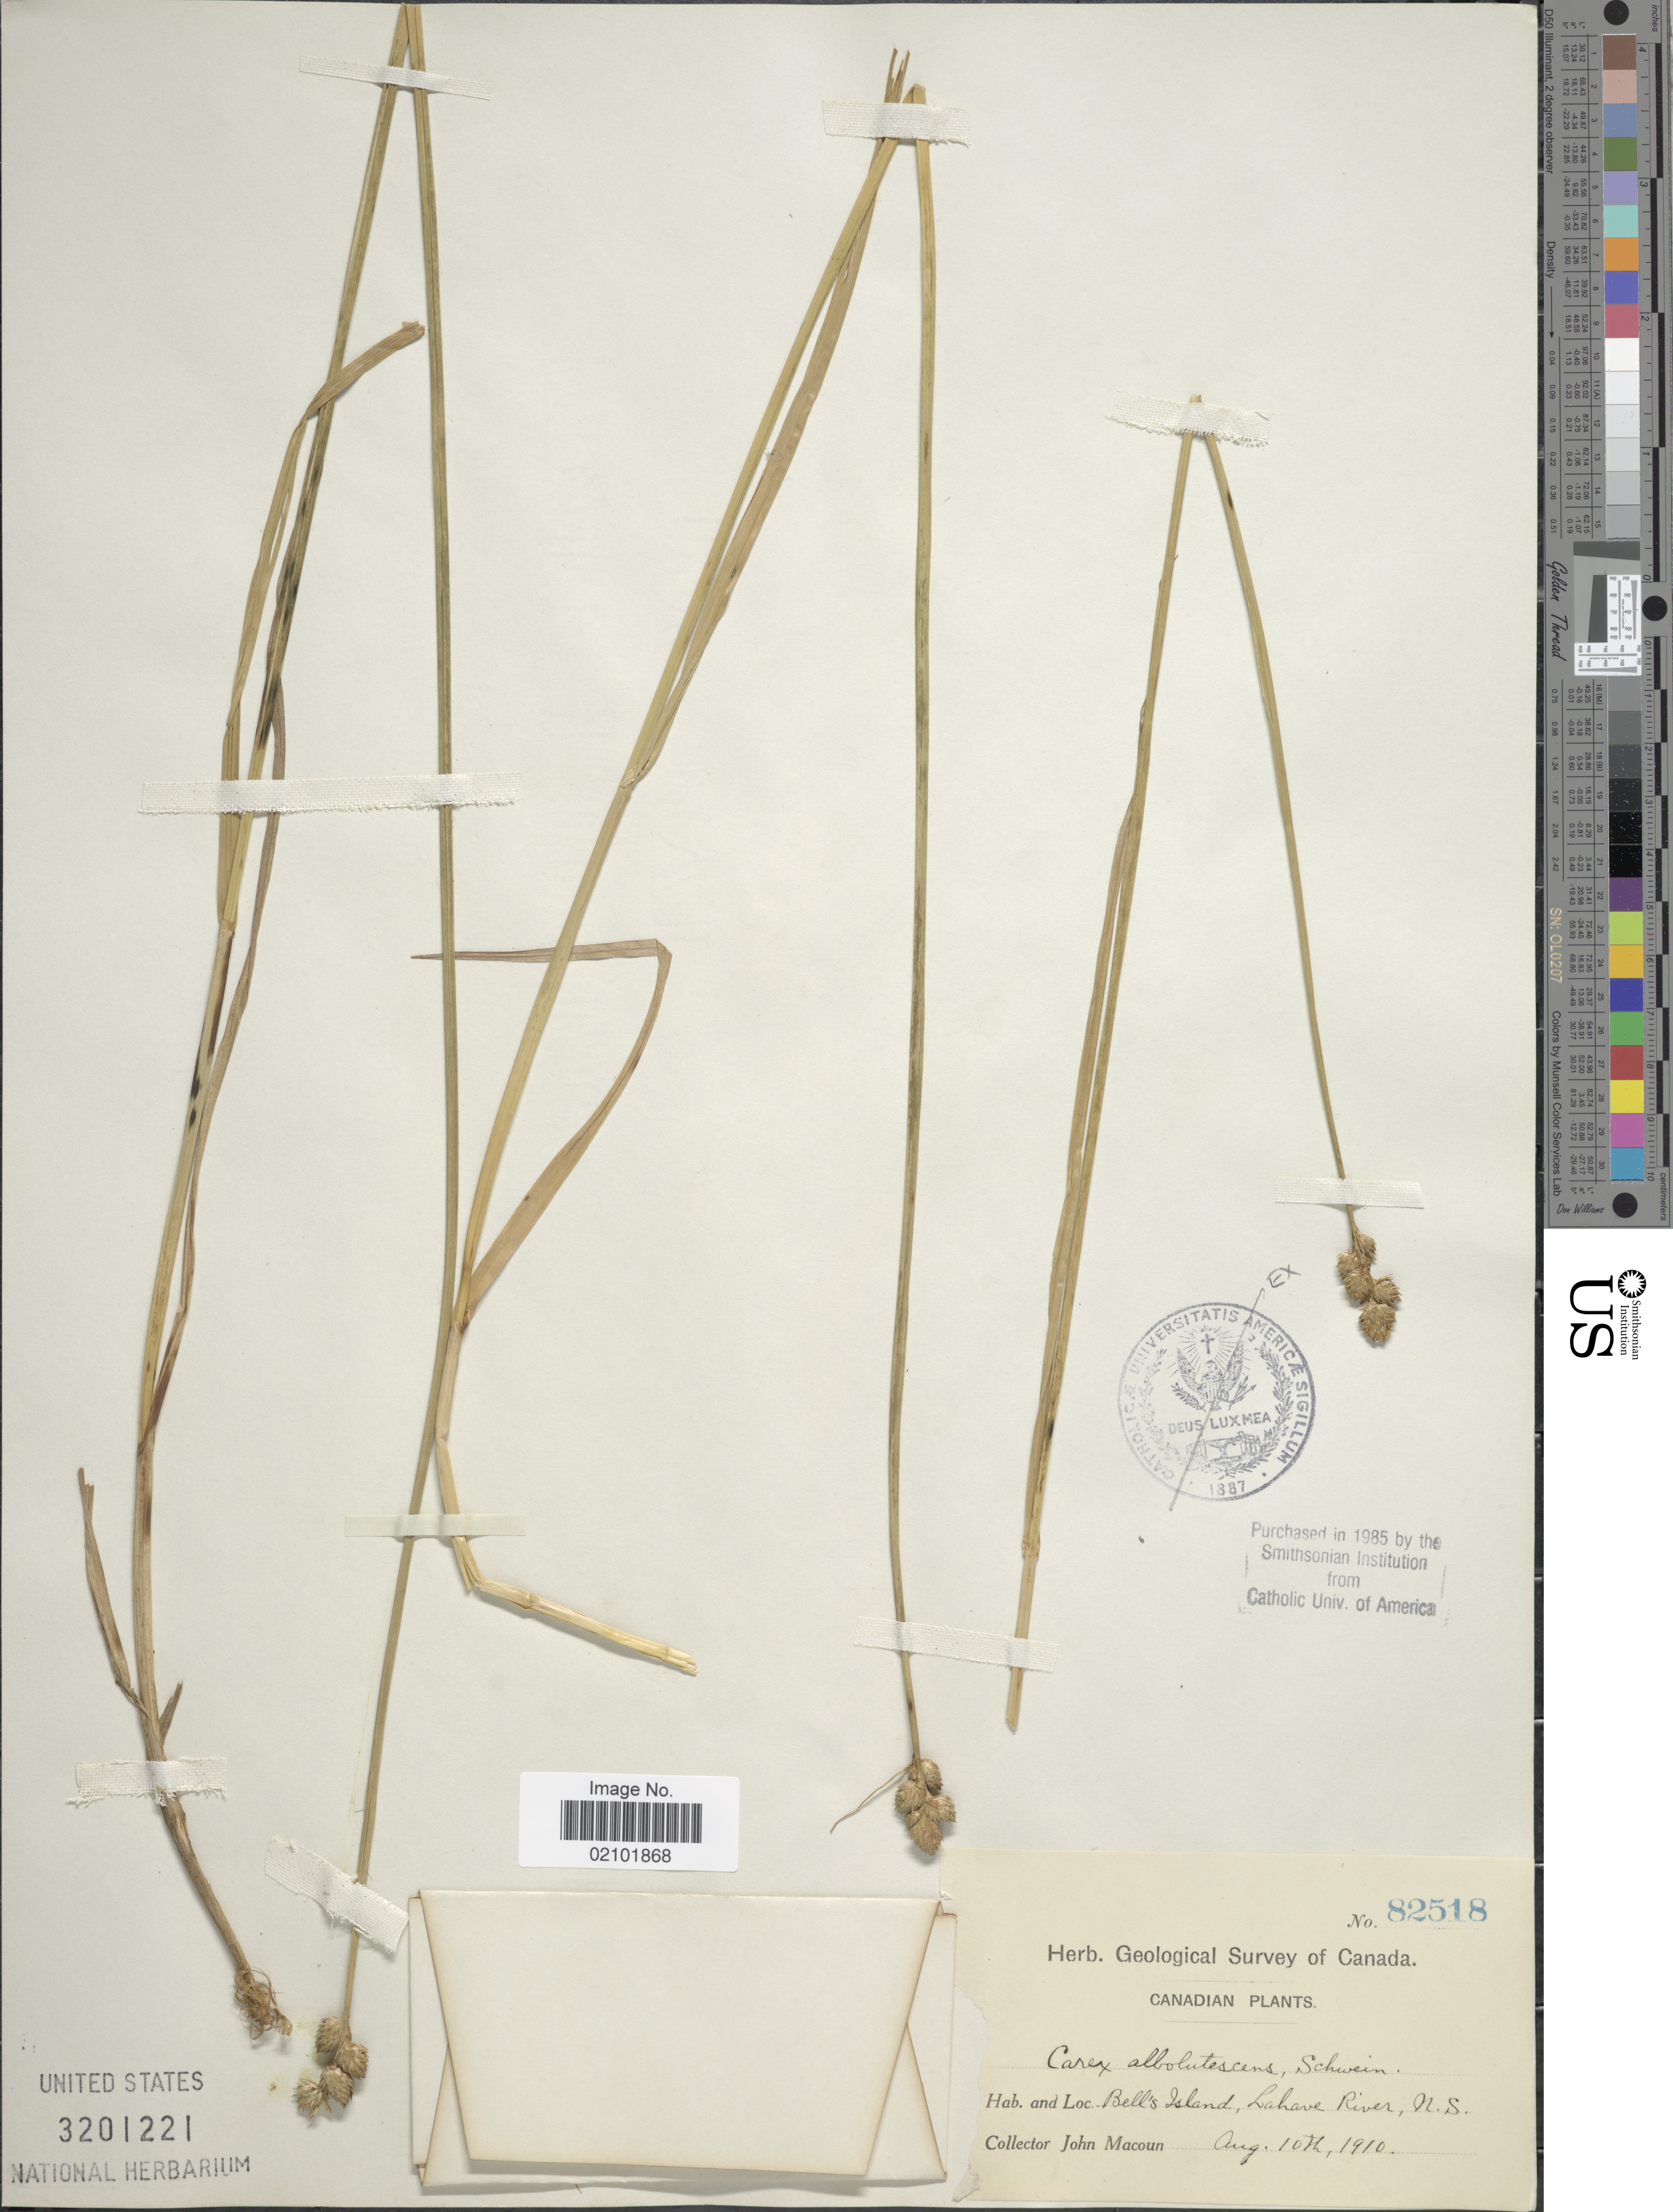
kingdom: Plantae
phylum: Tracheophyta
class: Liliopsida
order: Poales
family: Cyperaceae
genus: Carex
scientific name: Carex albolutescens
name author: Schwein.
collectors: J. Macoun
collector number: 82518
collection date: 1910-08-10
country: Canada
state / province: Nova Scotia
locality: Bell's Island, Lahave River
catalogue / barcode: US 3201221